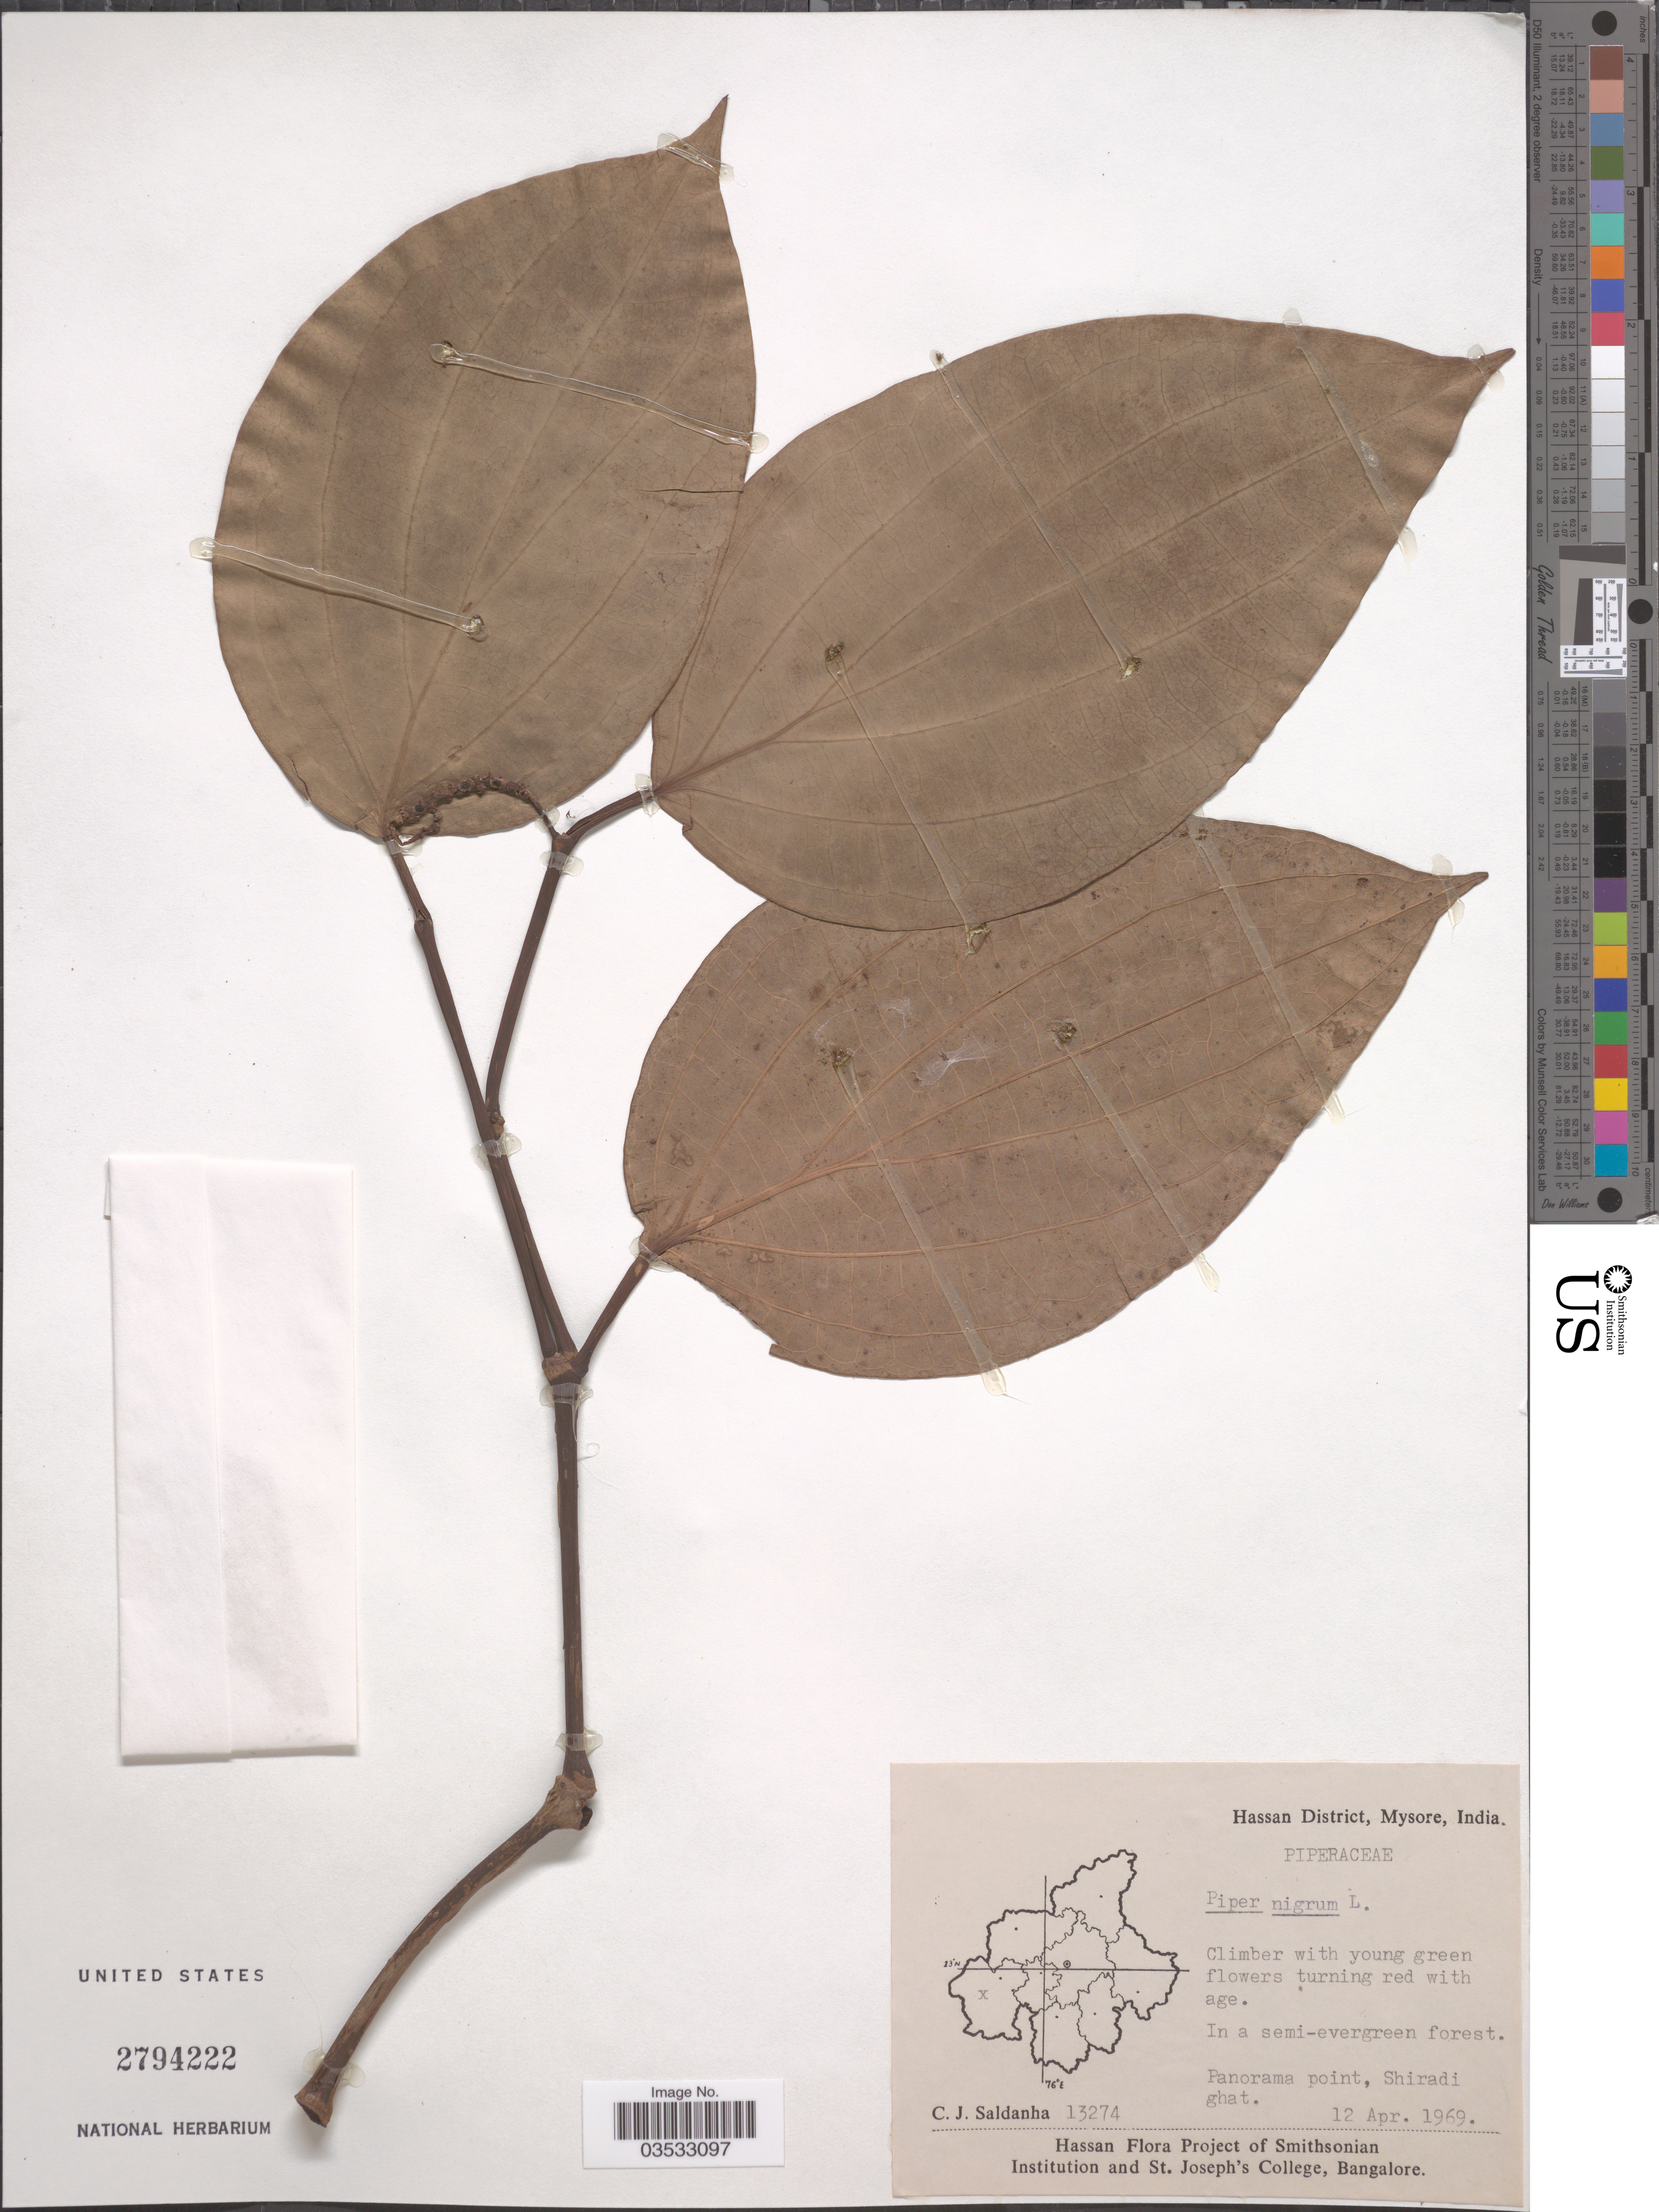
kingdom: Plantae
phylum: Tracheophyta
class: Magnoliopsida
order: Piperales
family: Piperaceae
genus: Piper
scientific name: Piper nigrum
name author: L.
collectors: C. J. Saldanha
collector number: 13274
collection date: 1969-04-12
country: India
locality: Hassan District, Mysore. Panorama point, Shiradi ghat.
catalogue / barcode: US 2794222